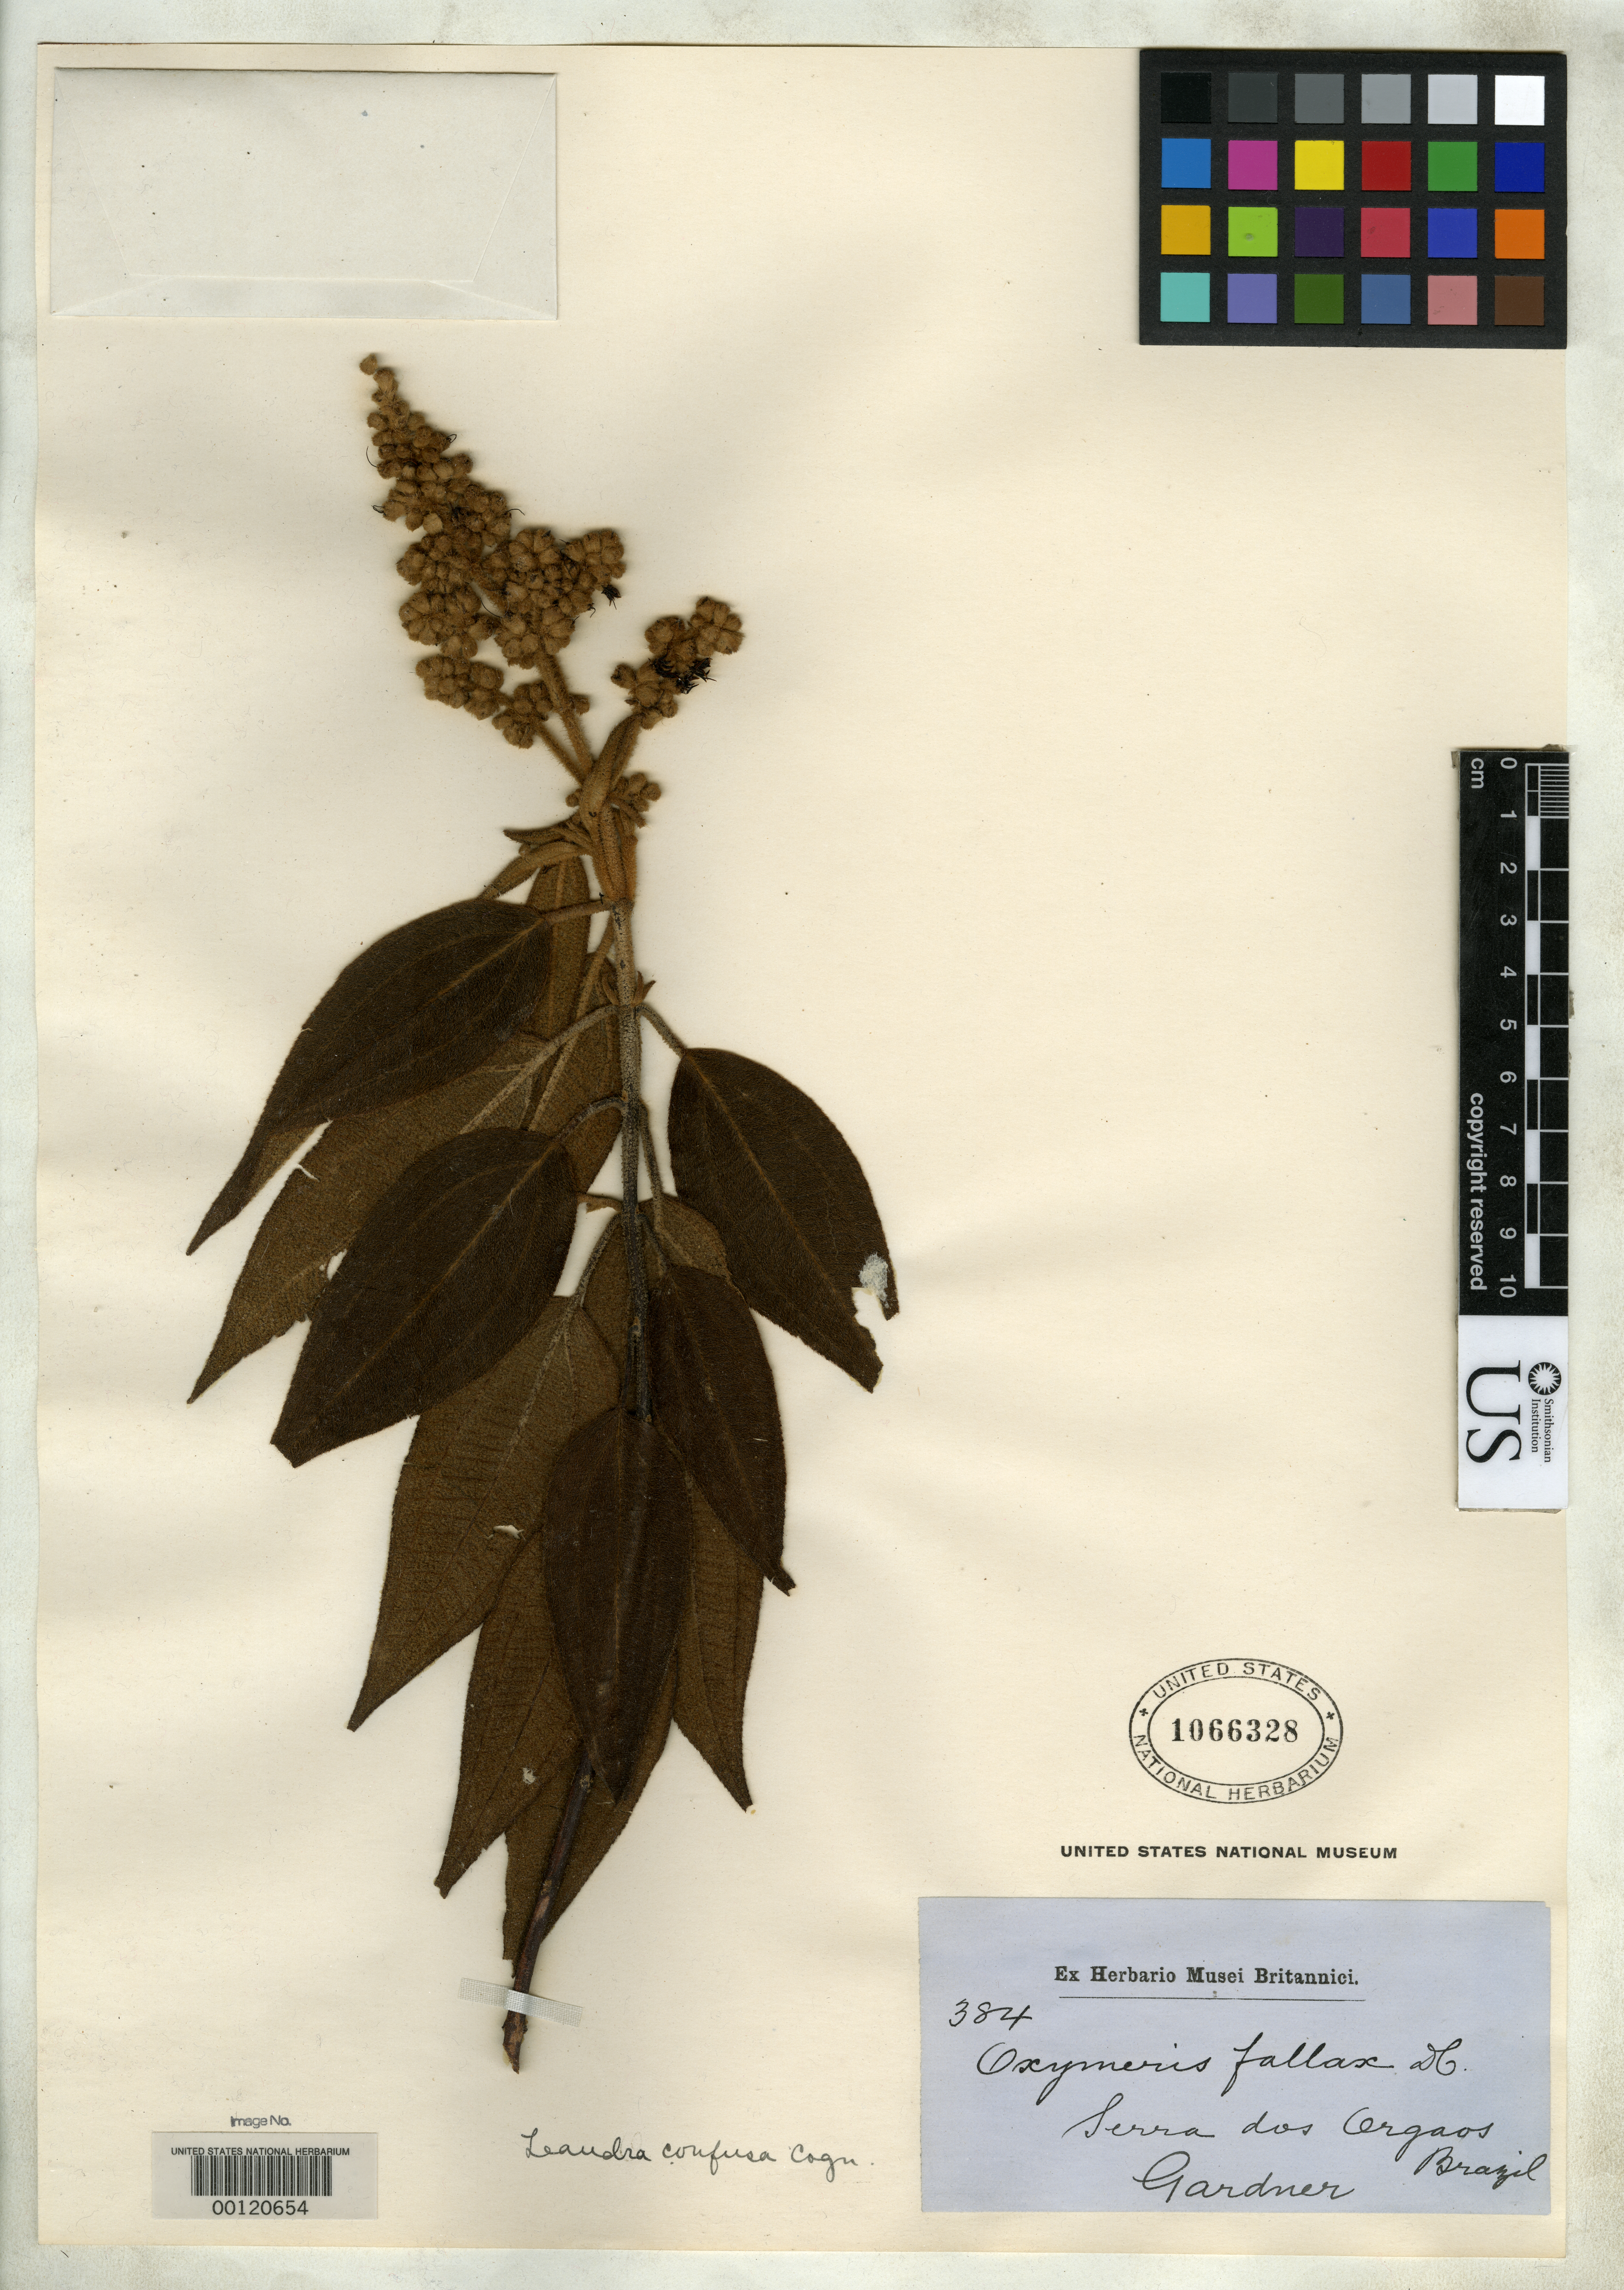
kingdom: Plantae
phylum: Tracheophyta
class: Magnoliopsida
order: Myrtales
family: Melastomataceae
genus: Leandra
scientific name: Leandra confusa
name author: Cogn. in Mart.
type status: Type Fragment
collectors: G. Gardner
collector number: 384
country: Brazil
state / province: Rio de Janeiro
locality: Serra do Sorgaos.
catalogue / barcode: US 1066328